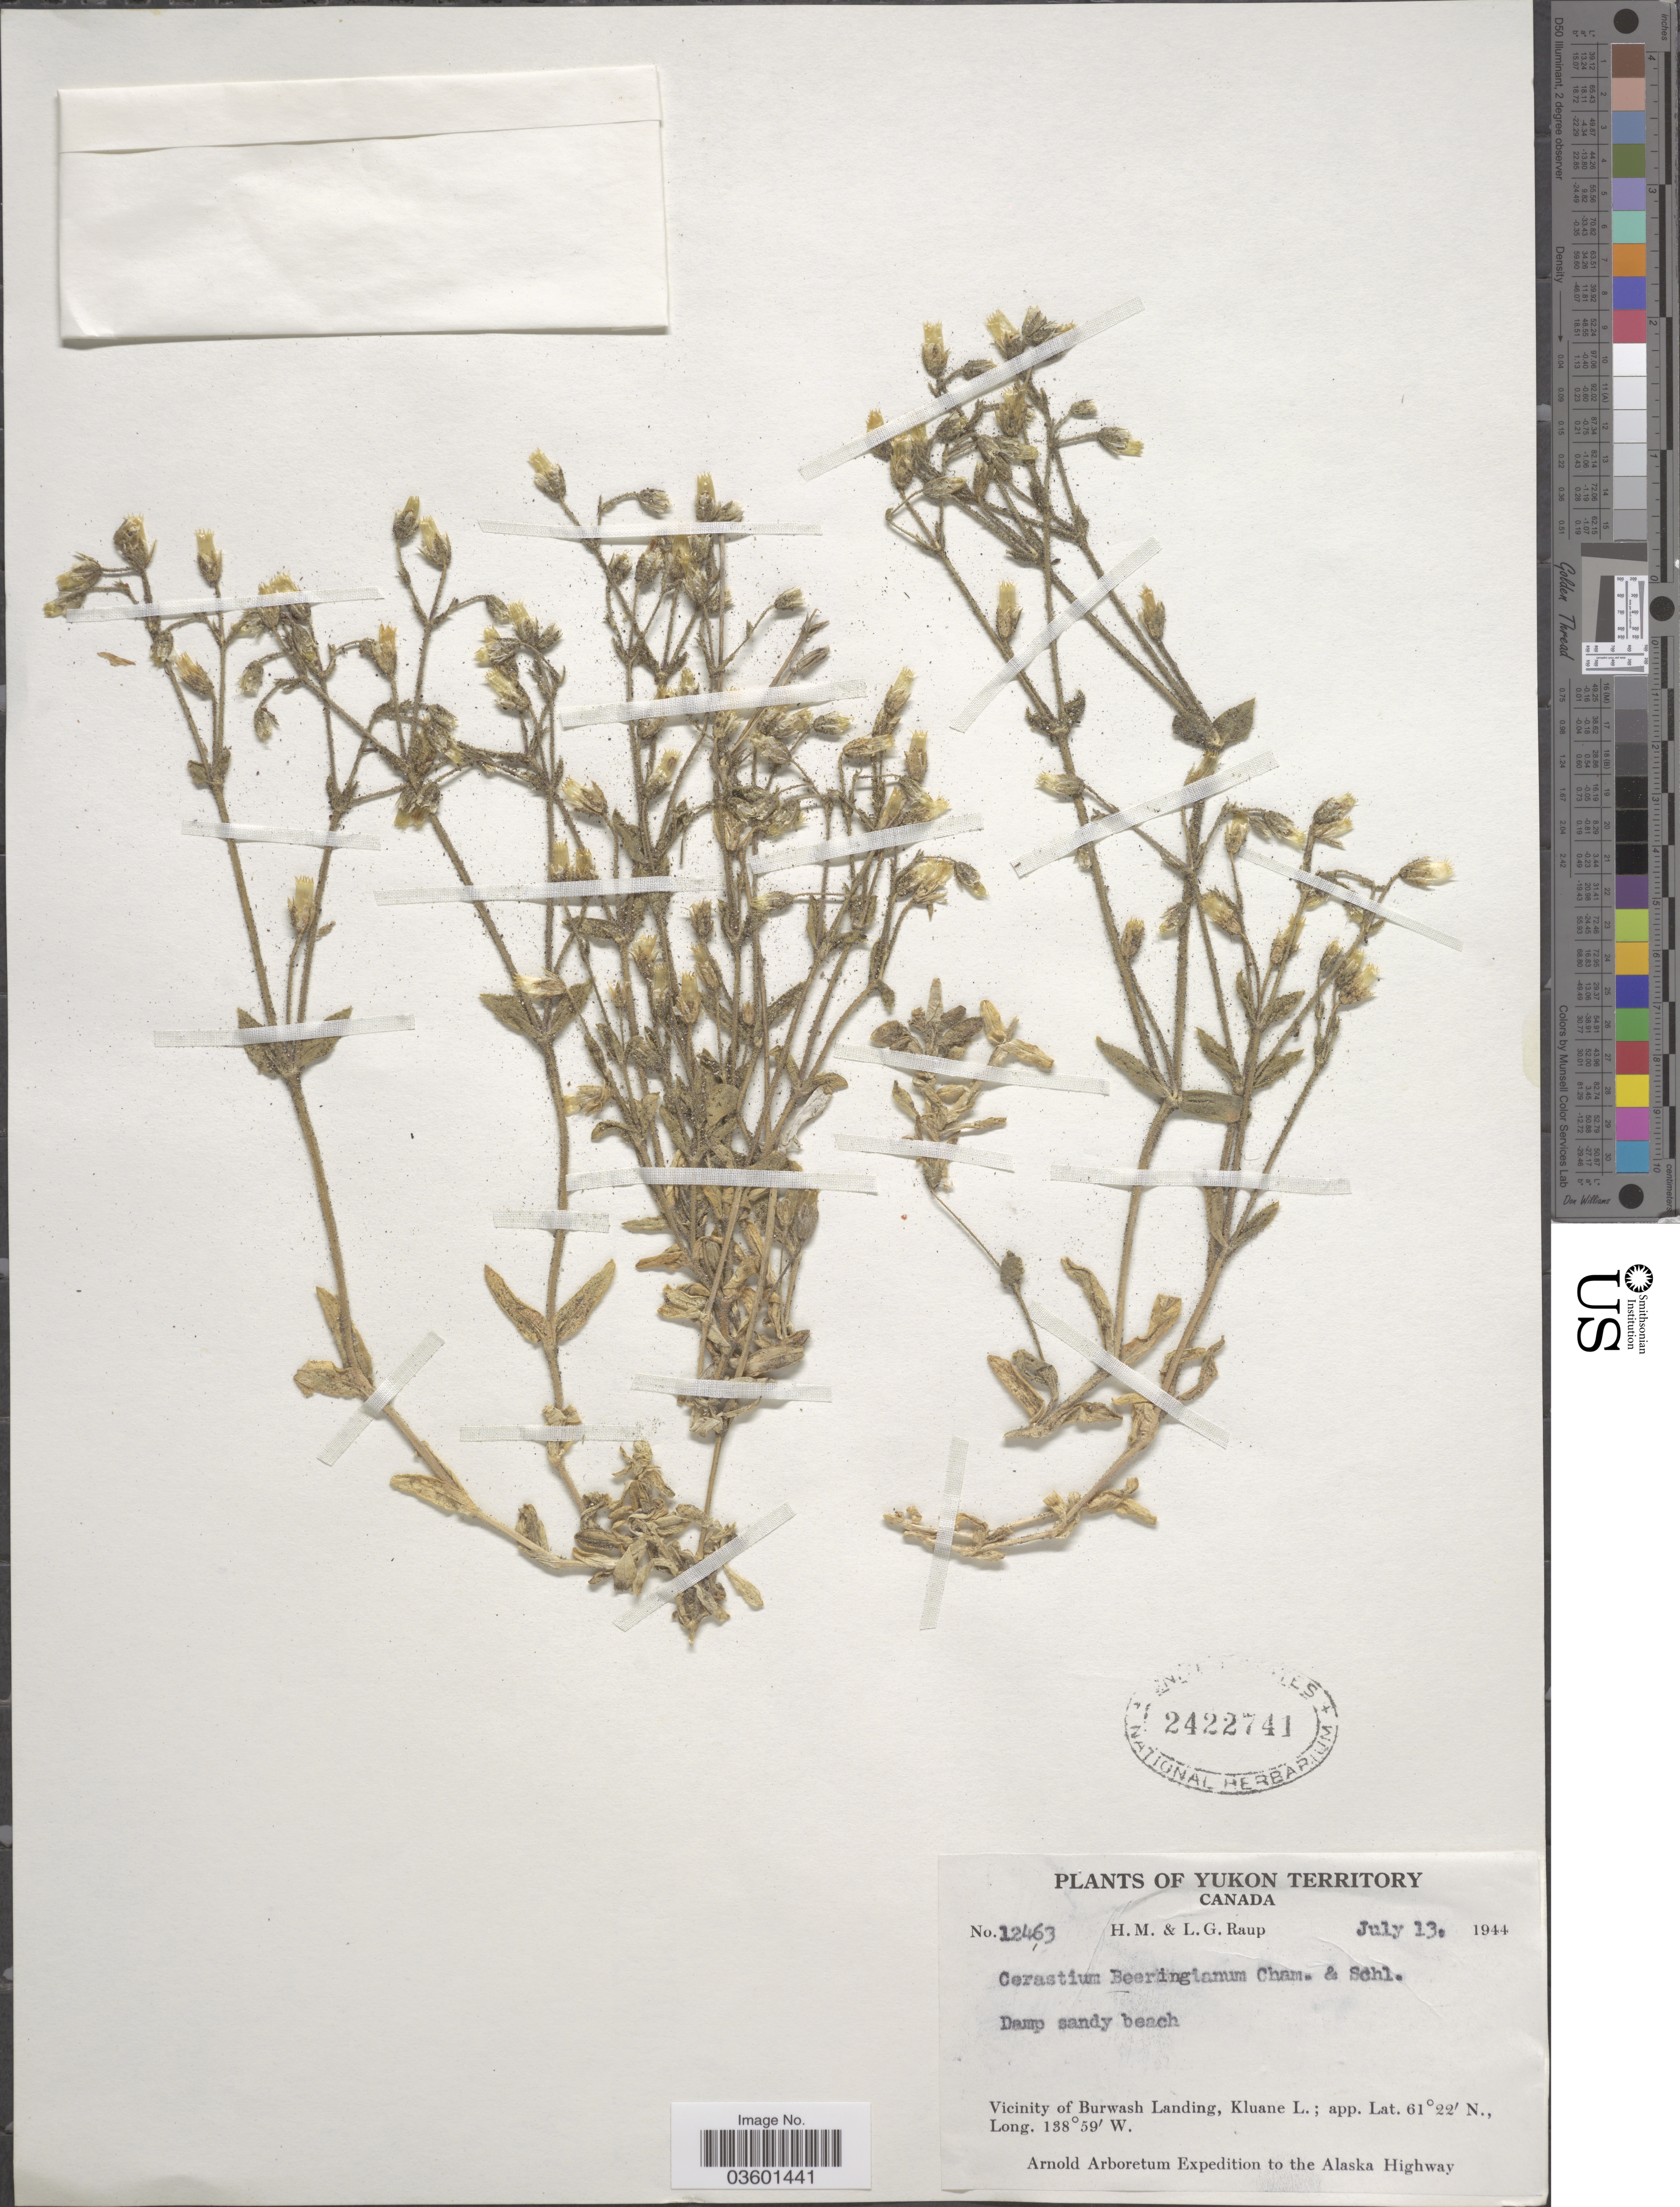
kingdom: Plantae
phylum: Tracheophyta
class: Magnoliopsida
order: Caryophyllales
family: Caryophyllaceae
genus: Cerastium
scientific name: Cerastium beeringianum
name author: Cham. & Schltdl.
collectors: H. Raup & L. Raup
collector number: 12463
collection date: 1944-07-13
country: Canada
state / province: Yukon Territory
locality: Vicinity of Burwash Landing, Kluane L.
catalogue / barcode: US 2422741